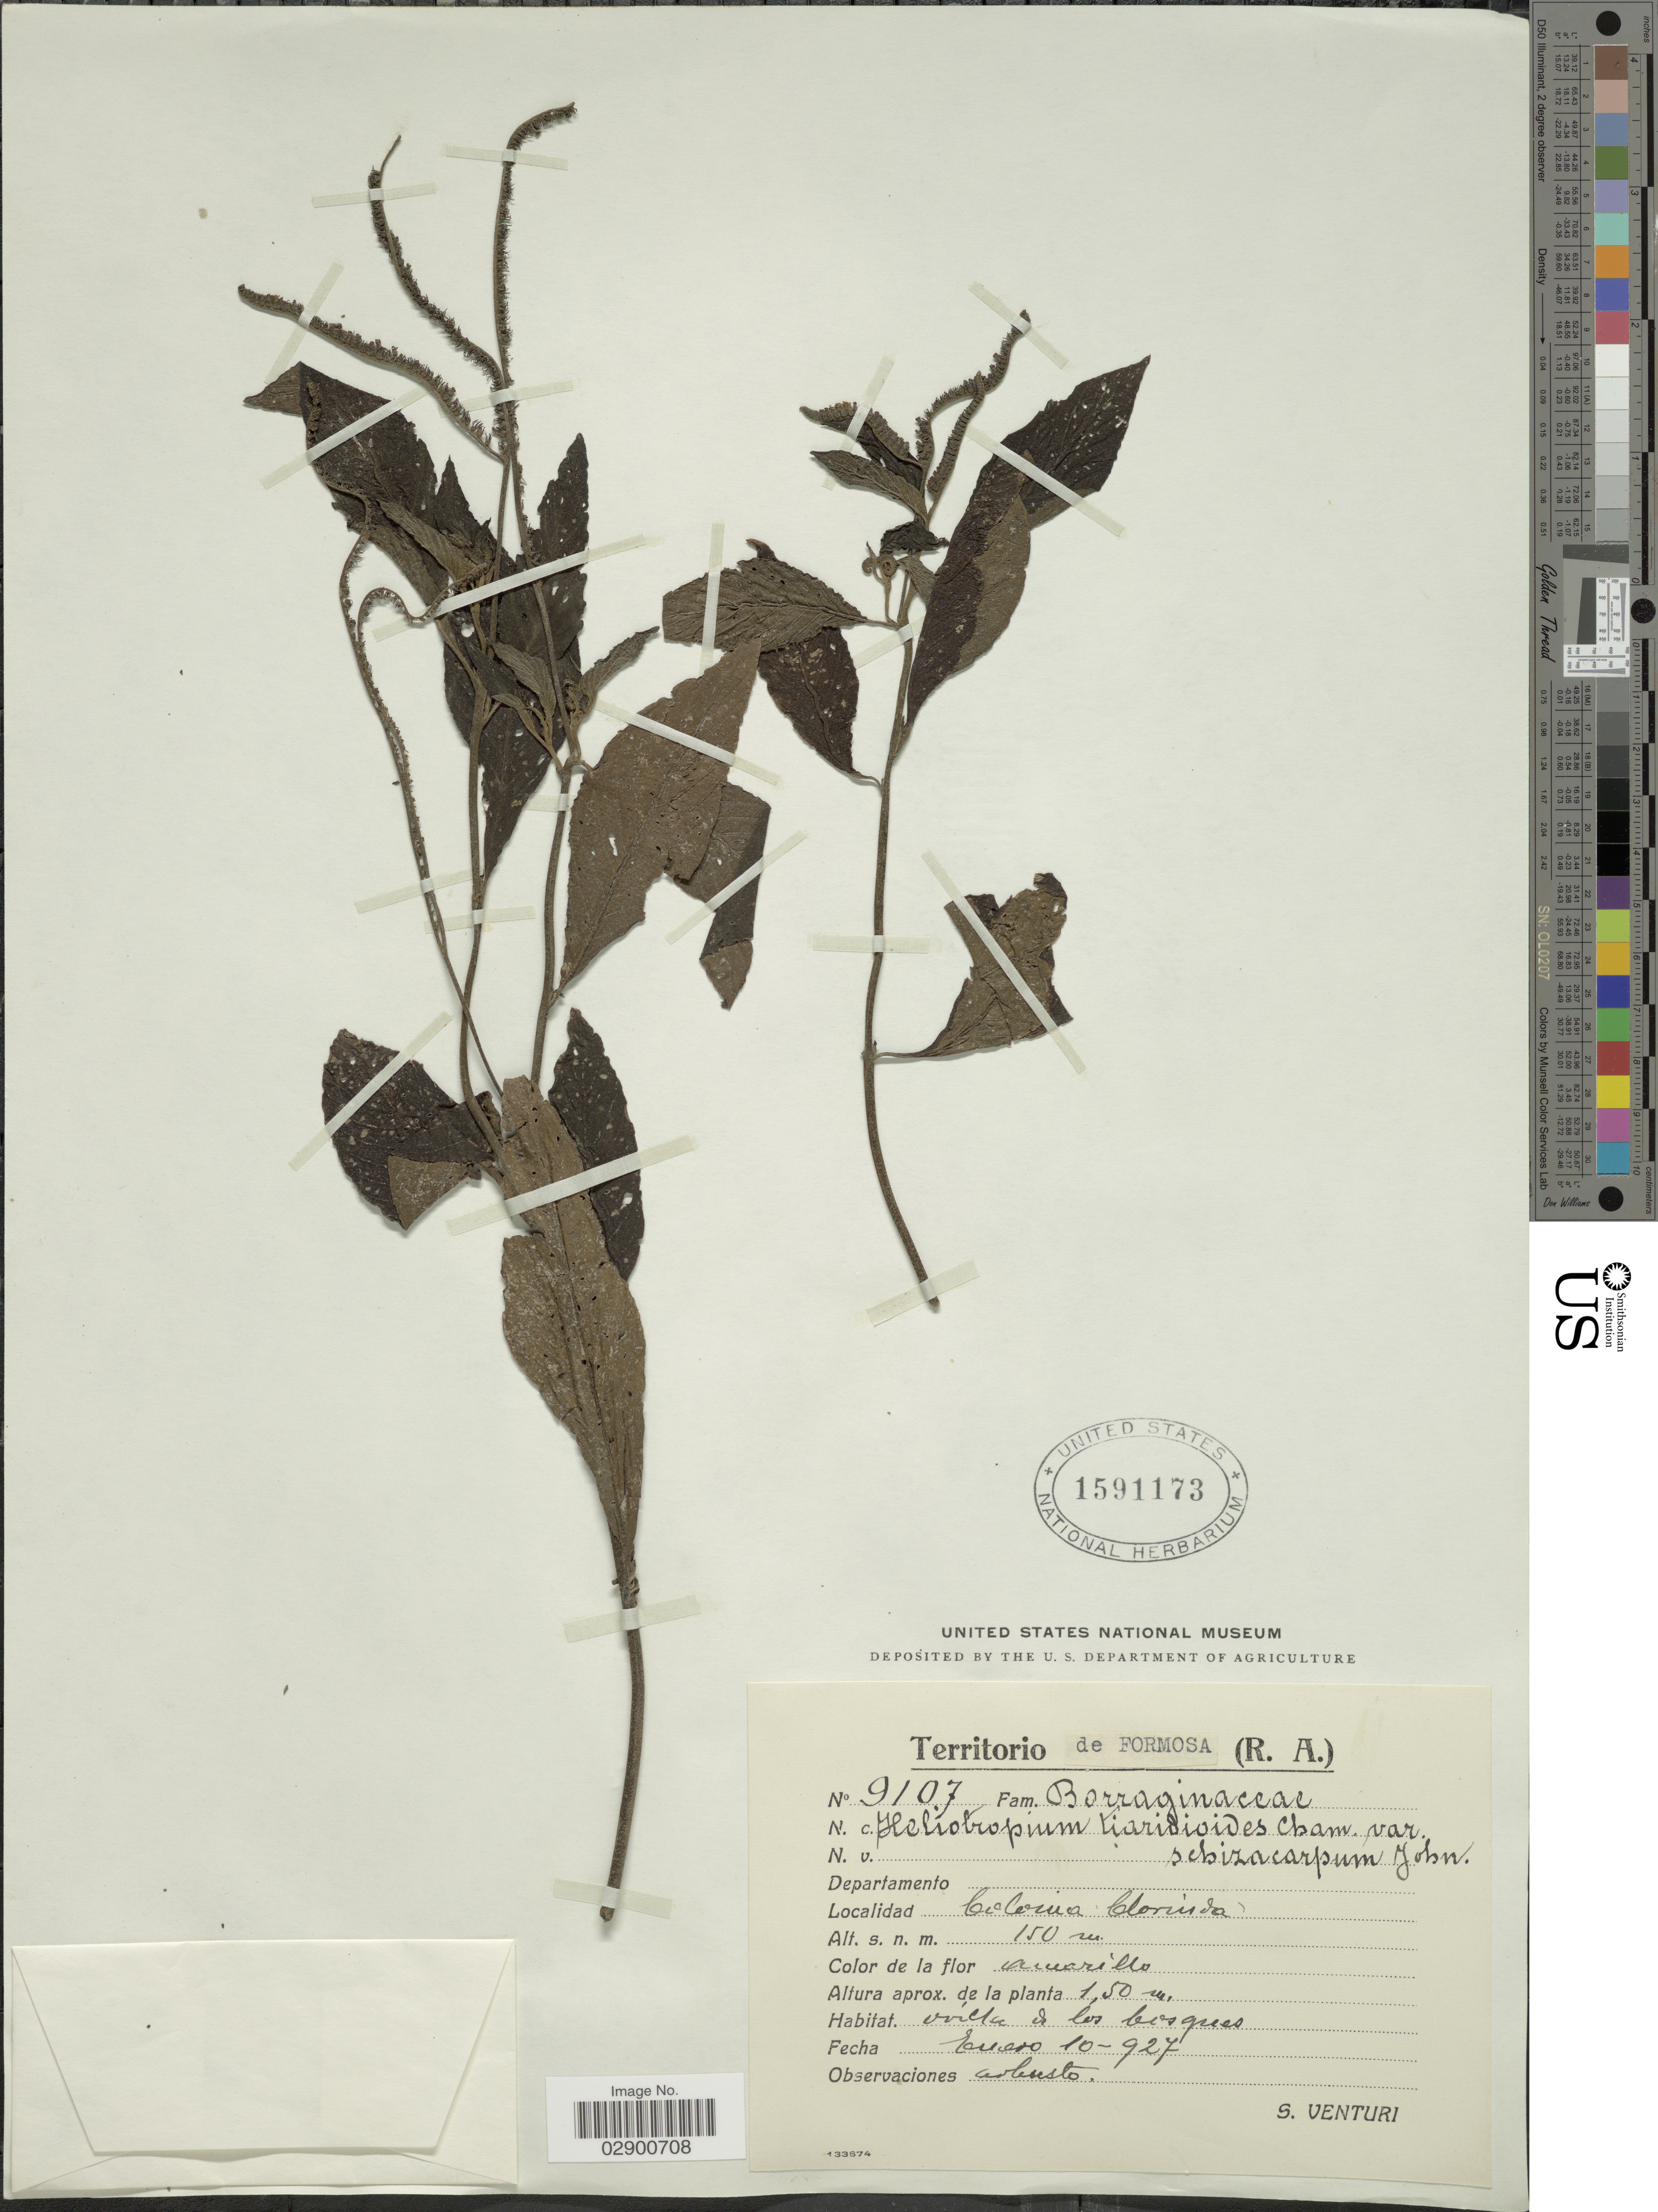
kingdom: Plantae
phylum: Tracheophyta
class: Magnoliopsida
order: Boraginales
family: Heliotropiaceae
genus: Heliotropium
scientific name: Heliotropium transalpinum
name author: Vell.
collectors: S. Venturi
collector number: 9107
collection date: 1927-01-10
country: Argentina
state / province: Formosa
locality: Colonia Clorinda.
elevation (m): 150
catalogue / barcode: US 1591173